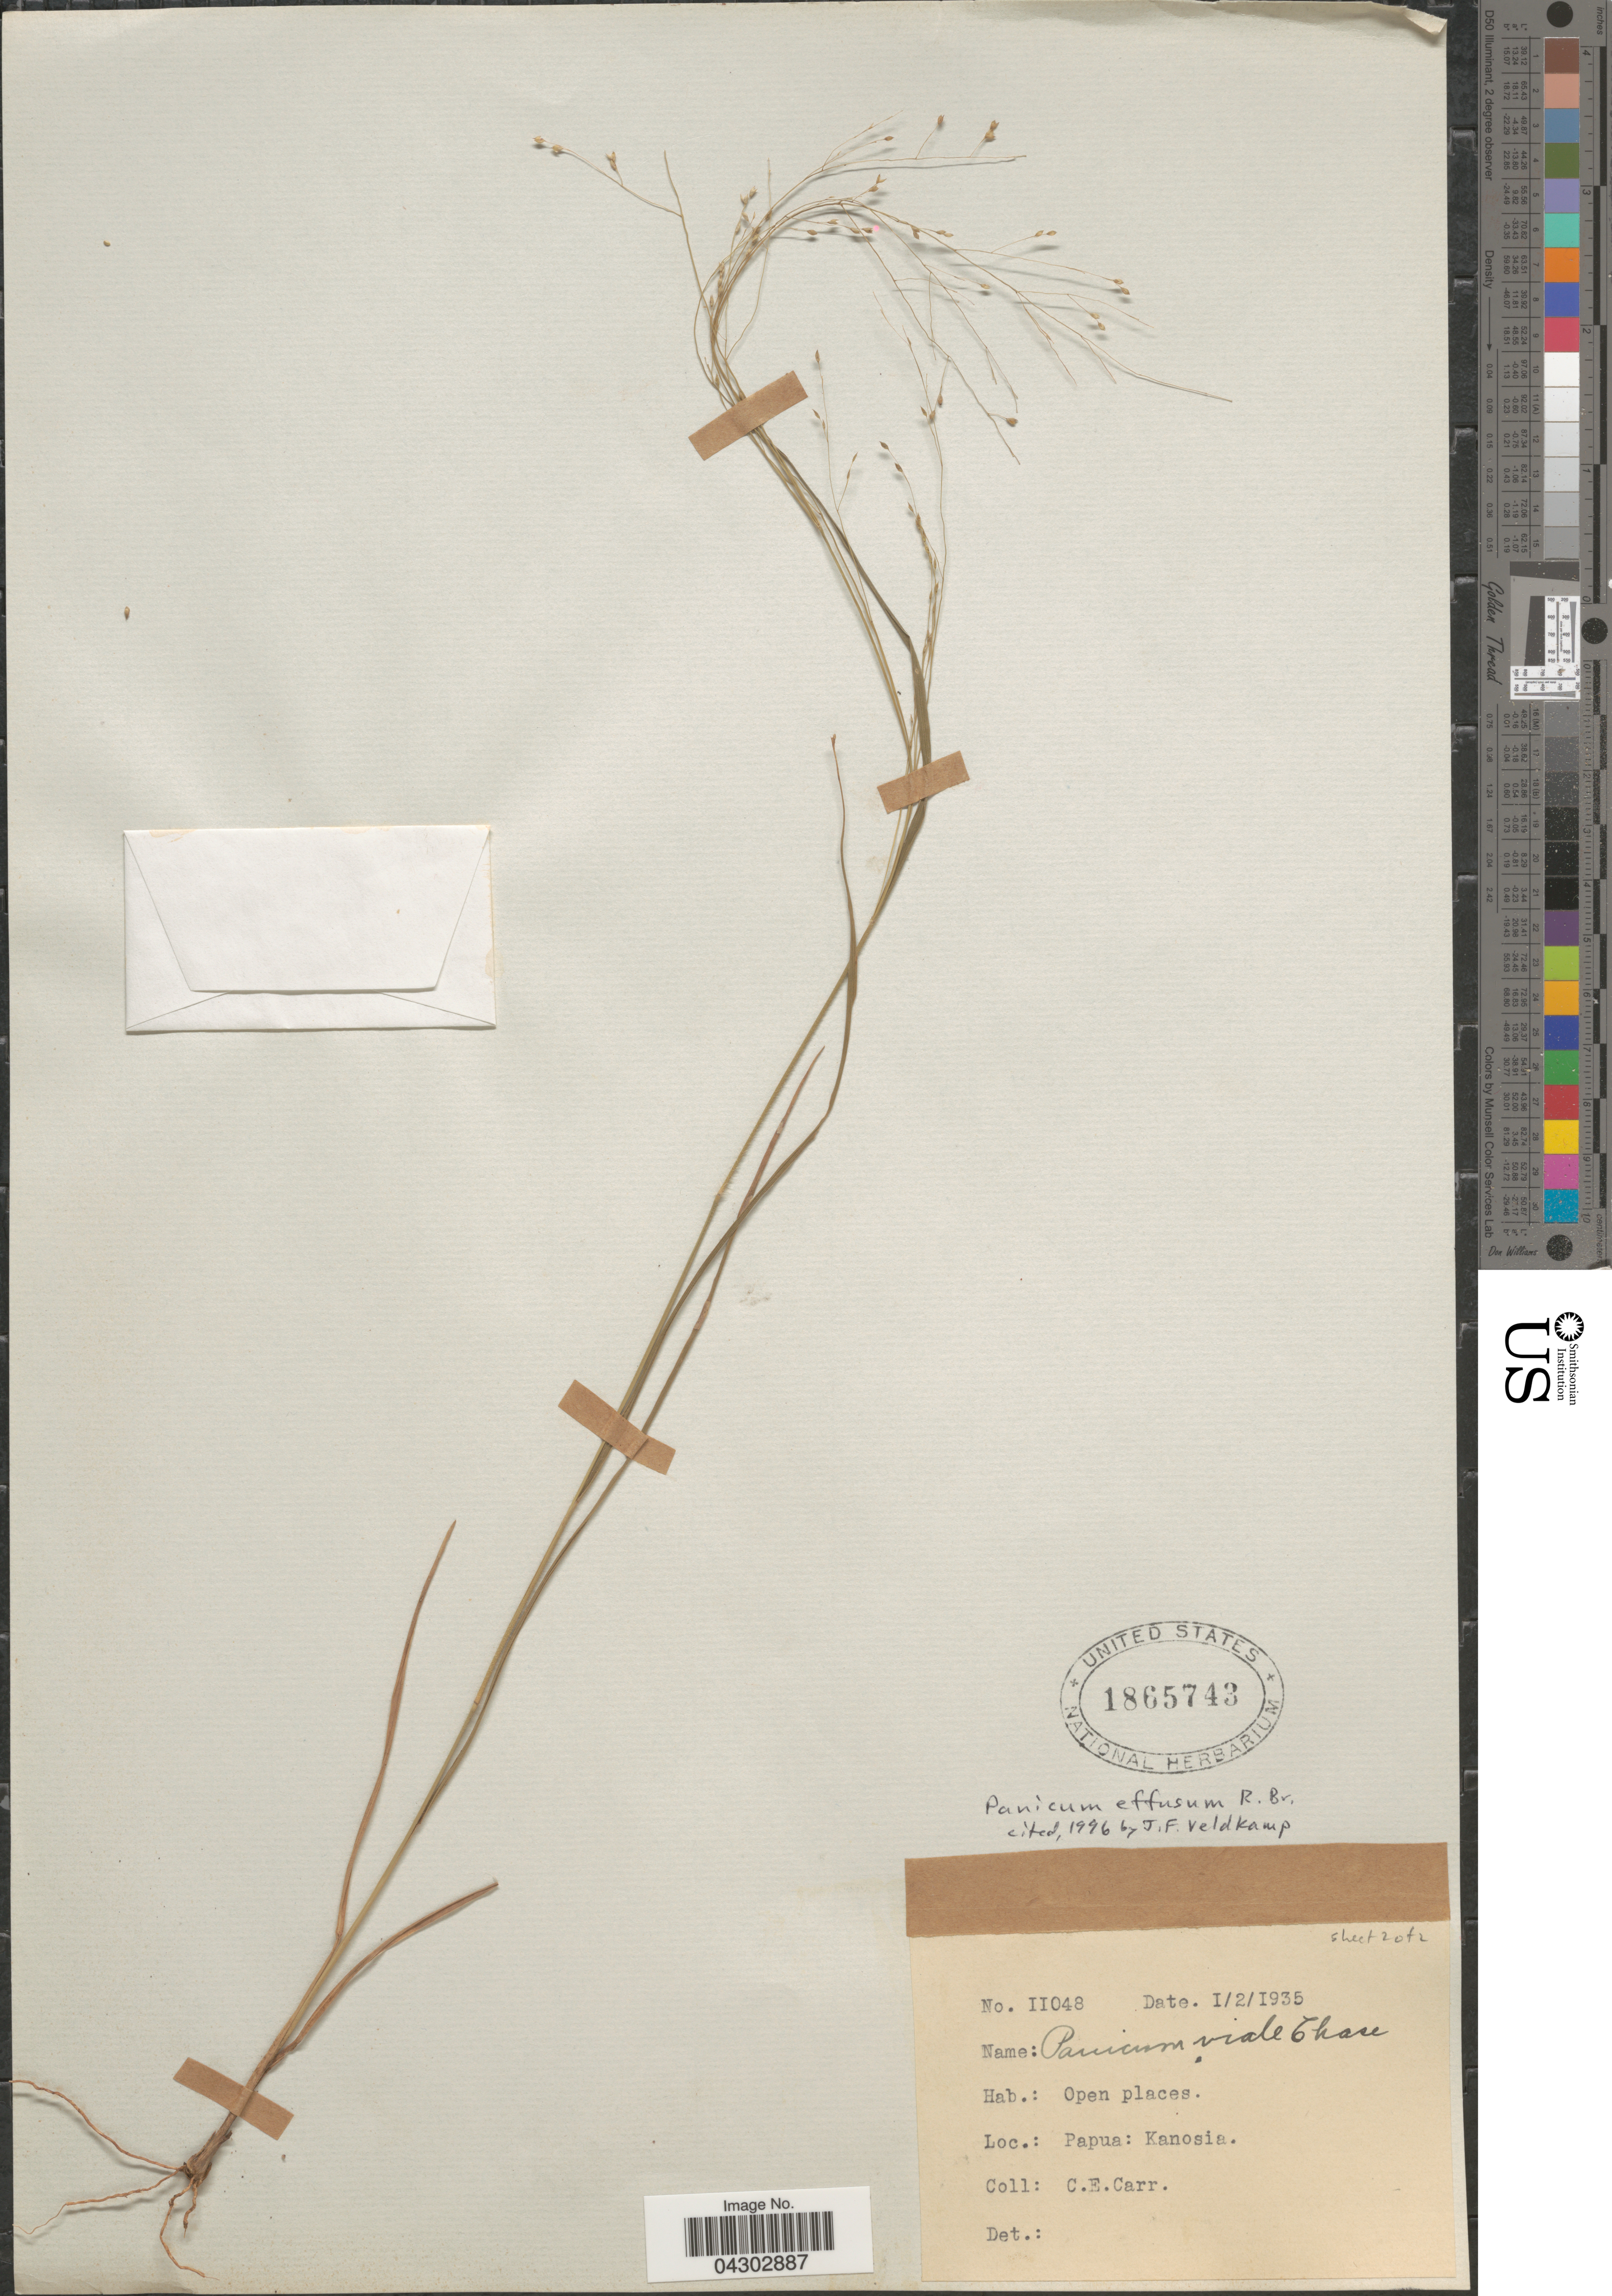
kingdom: Plantae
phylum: Tracheophyta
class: Liliopsida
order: Poales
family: Poaceae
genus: Panicum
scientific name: Panicum effusum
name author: R. Br.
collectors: C. Carr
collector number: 11048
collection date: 1935-02-01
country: Papua New Guinea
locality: Kanosia.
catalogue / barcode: US 1865743